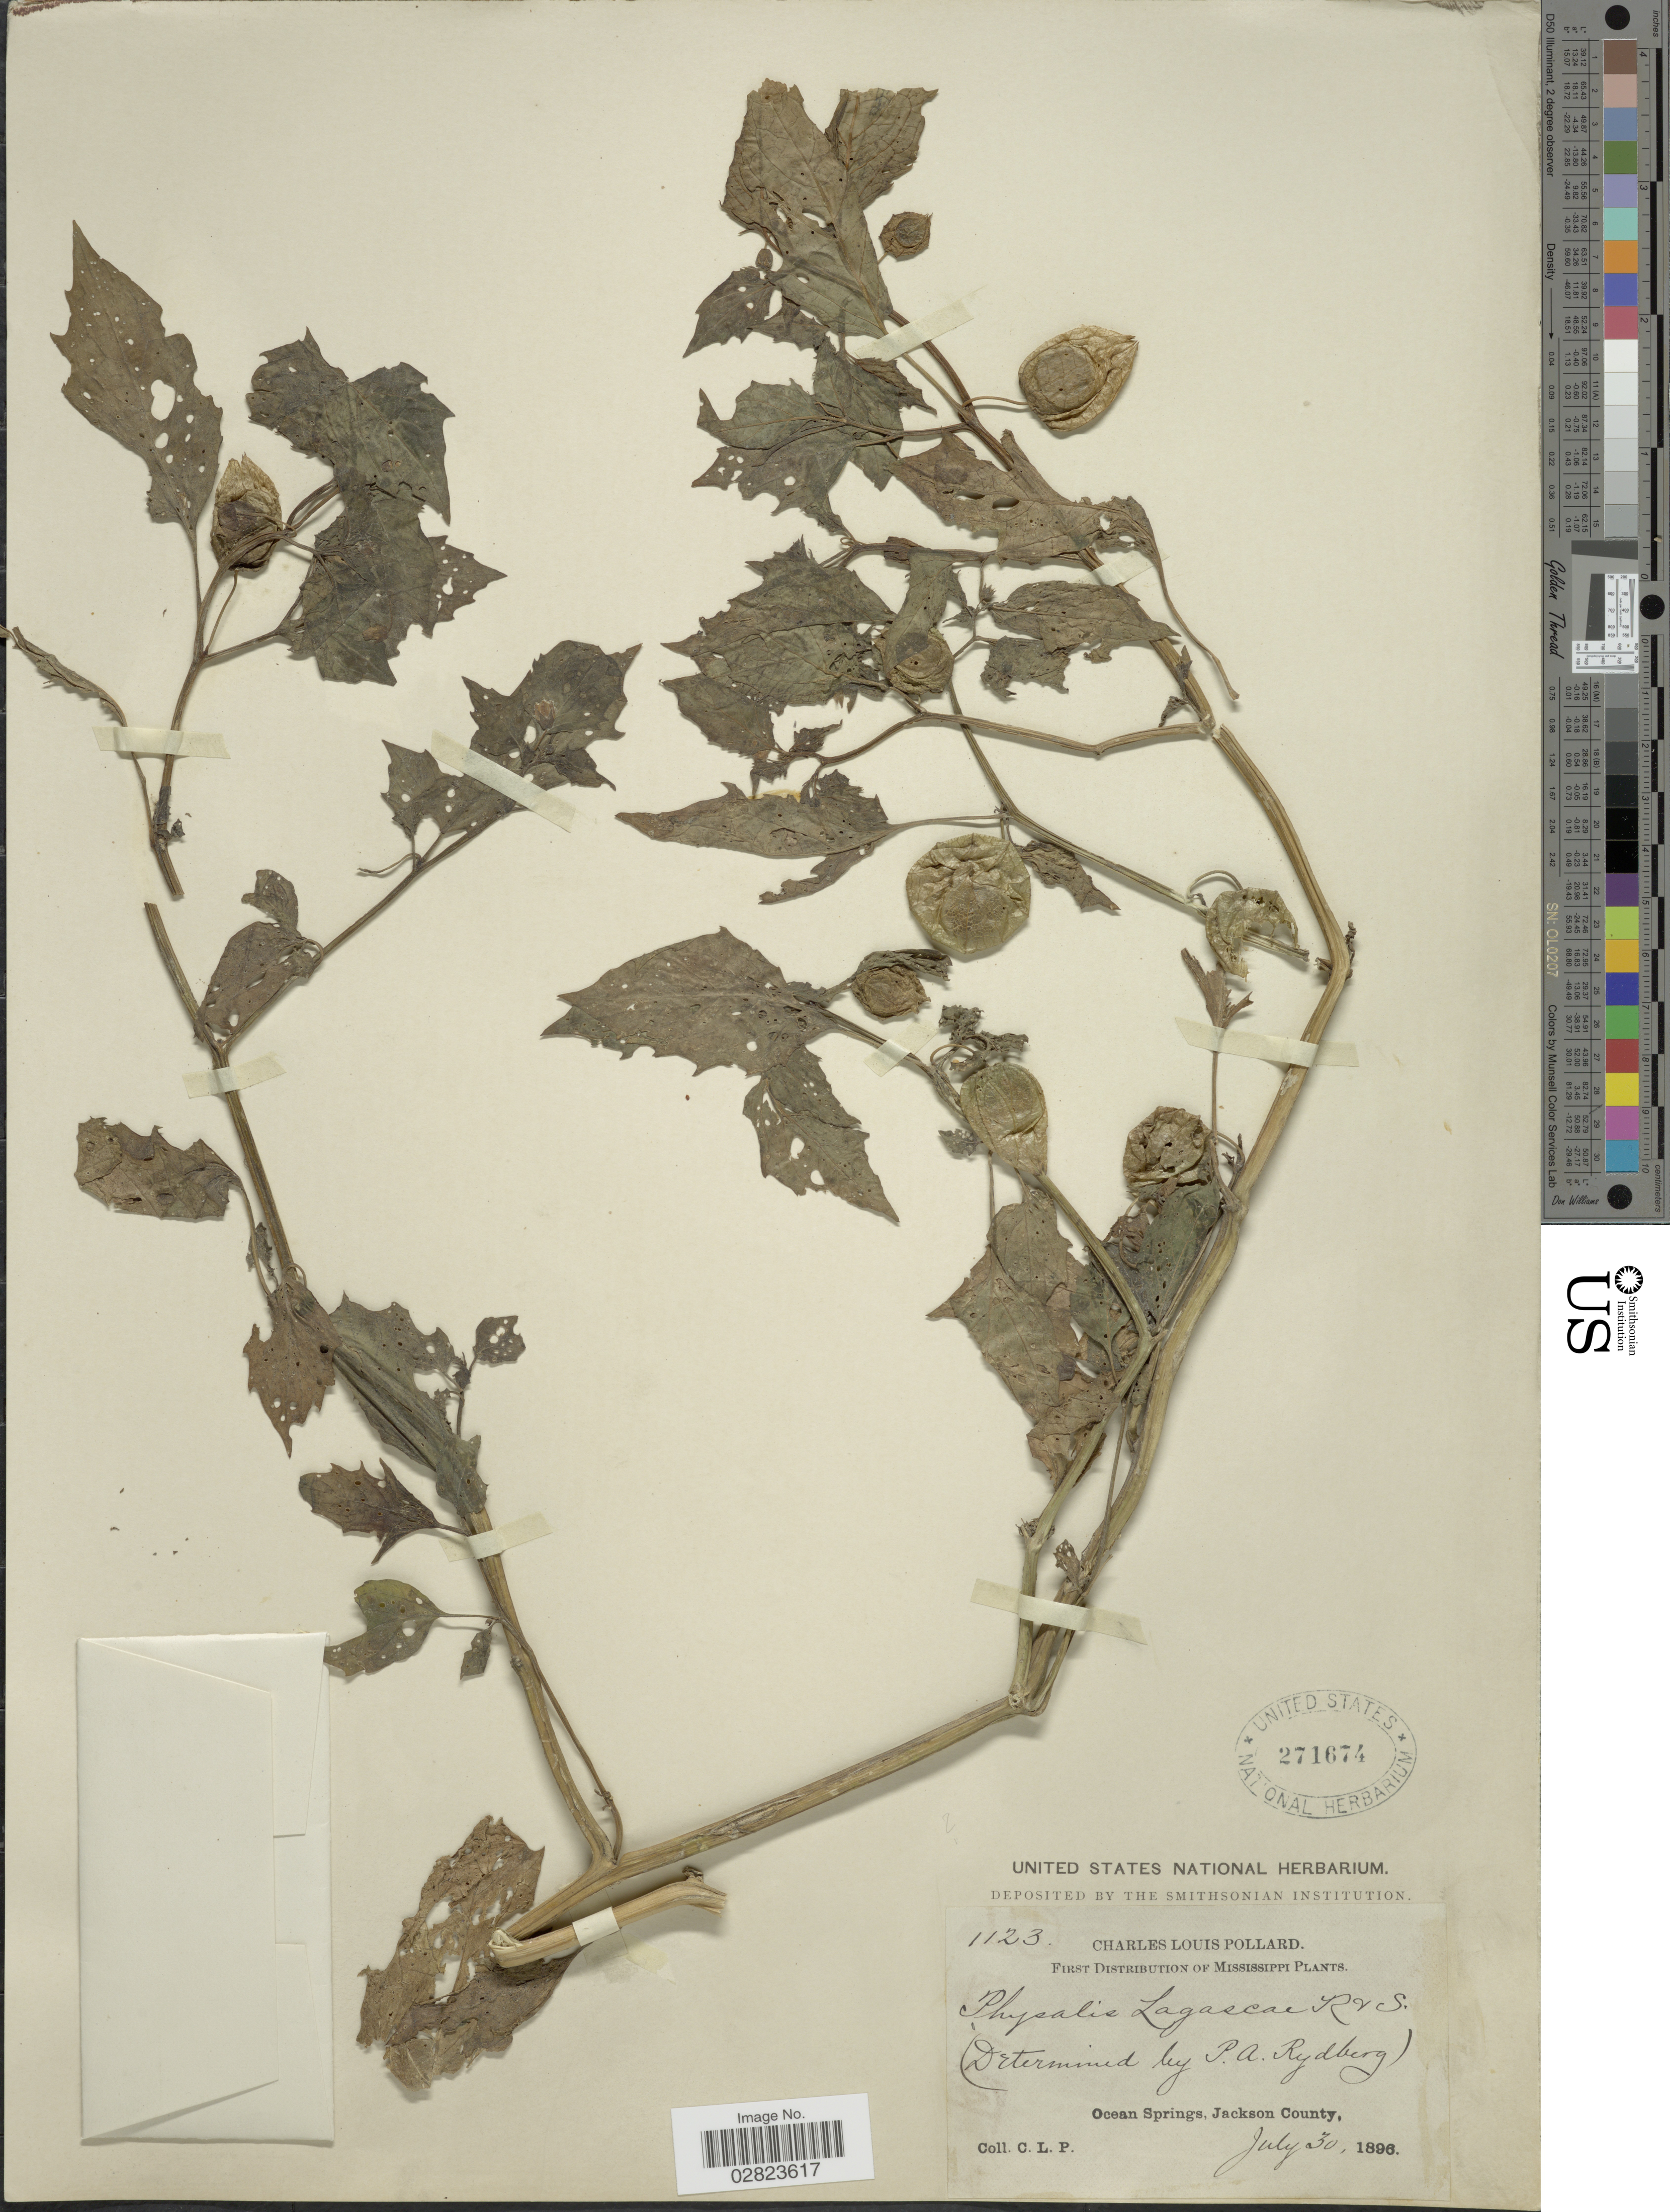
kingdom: Plantae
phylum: Tracheophyta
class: Magnoliopsida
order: Solanales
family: Solanaceae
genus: Physalis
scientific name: Physalis lagascae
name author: Roem. & Schult.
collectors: C. L. Pollard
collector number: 1123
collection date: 1896-07-30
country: United States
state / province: Mississippi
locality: Ocean Springs, Jackson County.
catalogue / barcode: US 271674